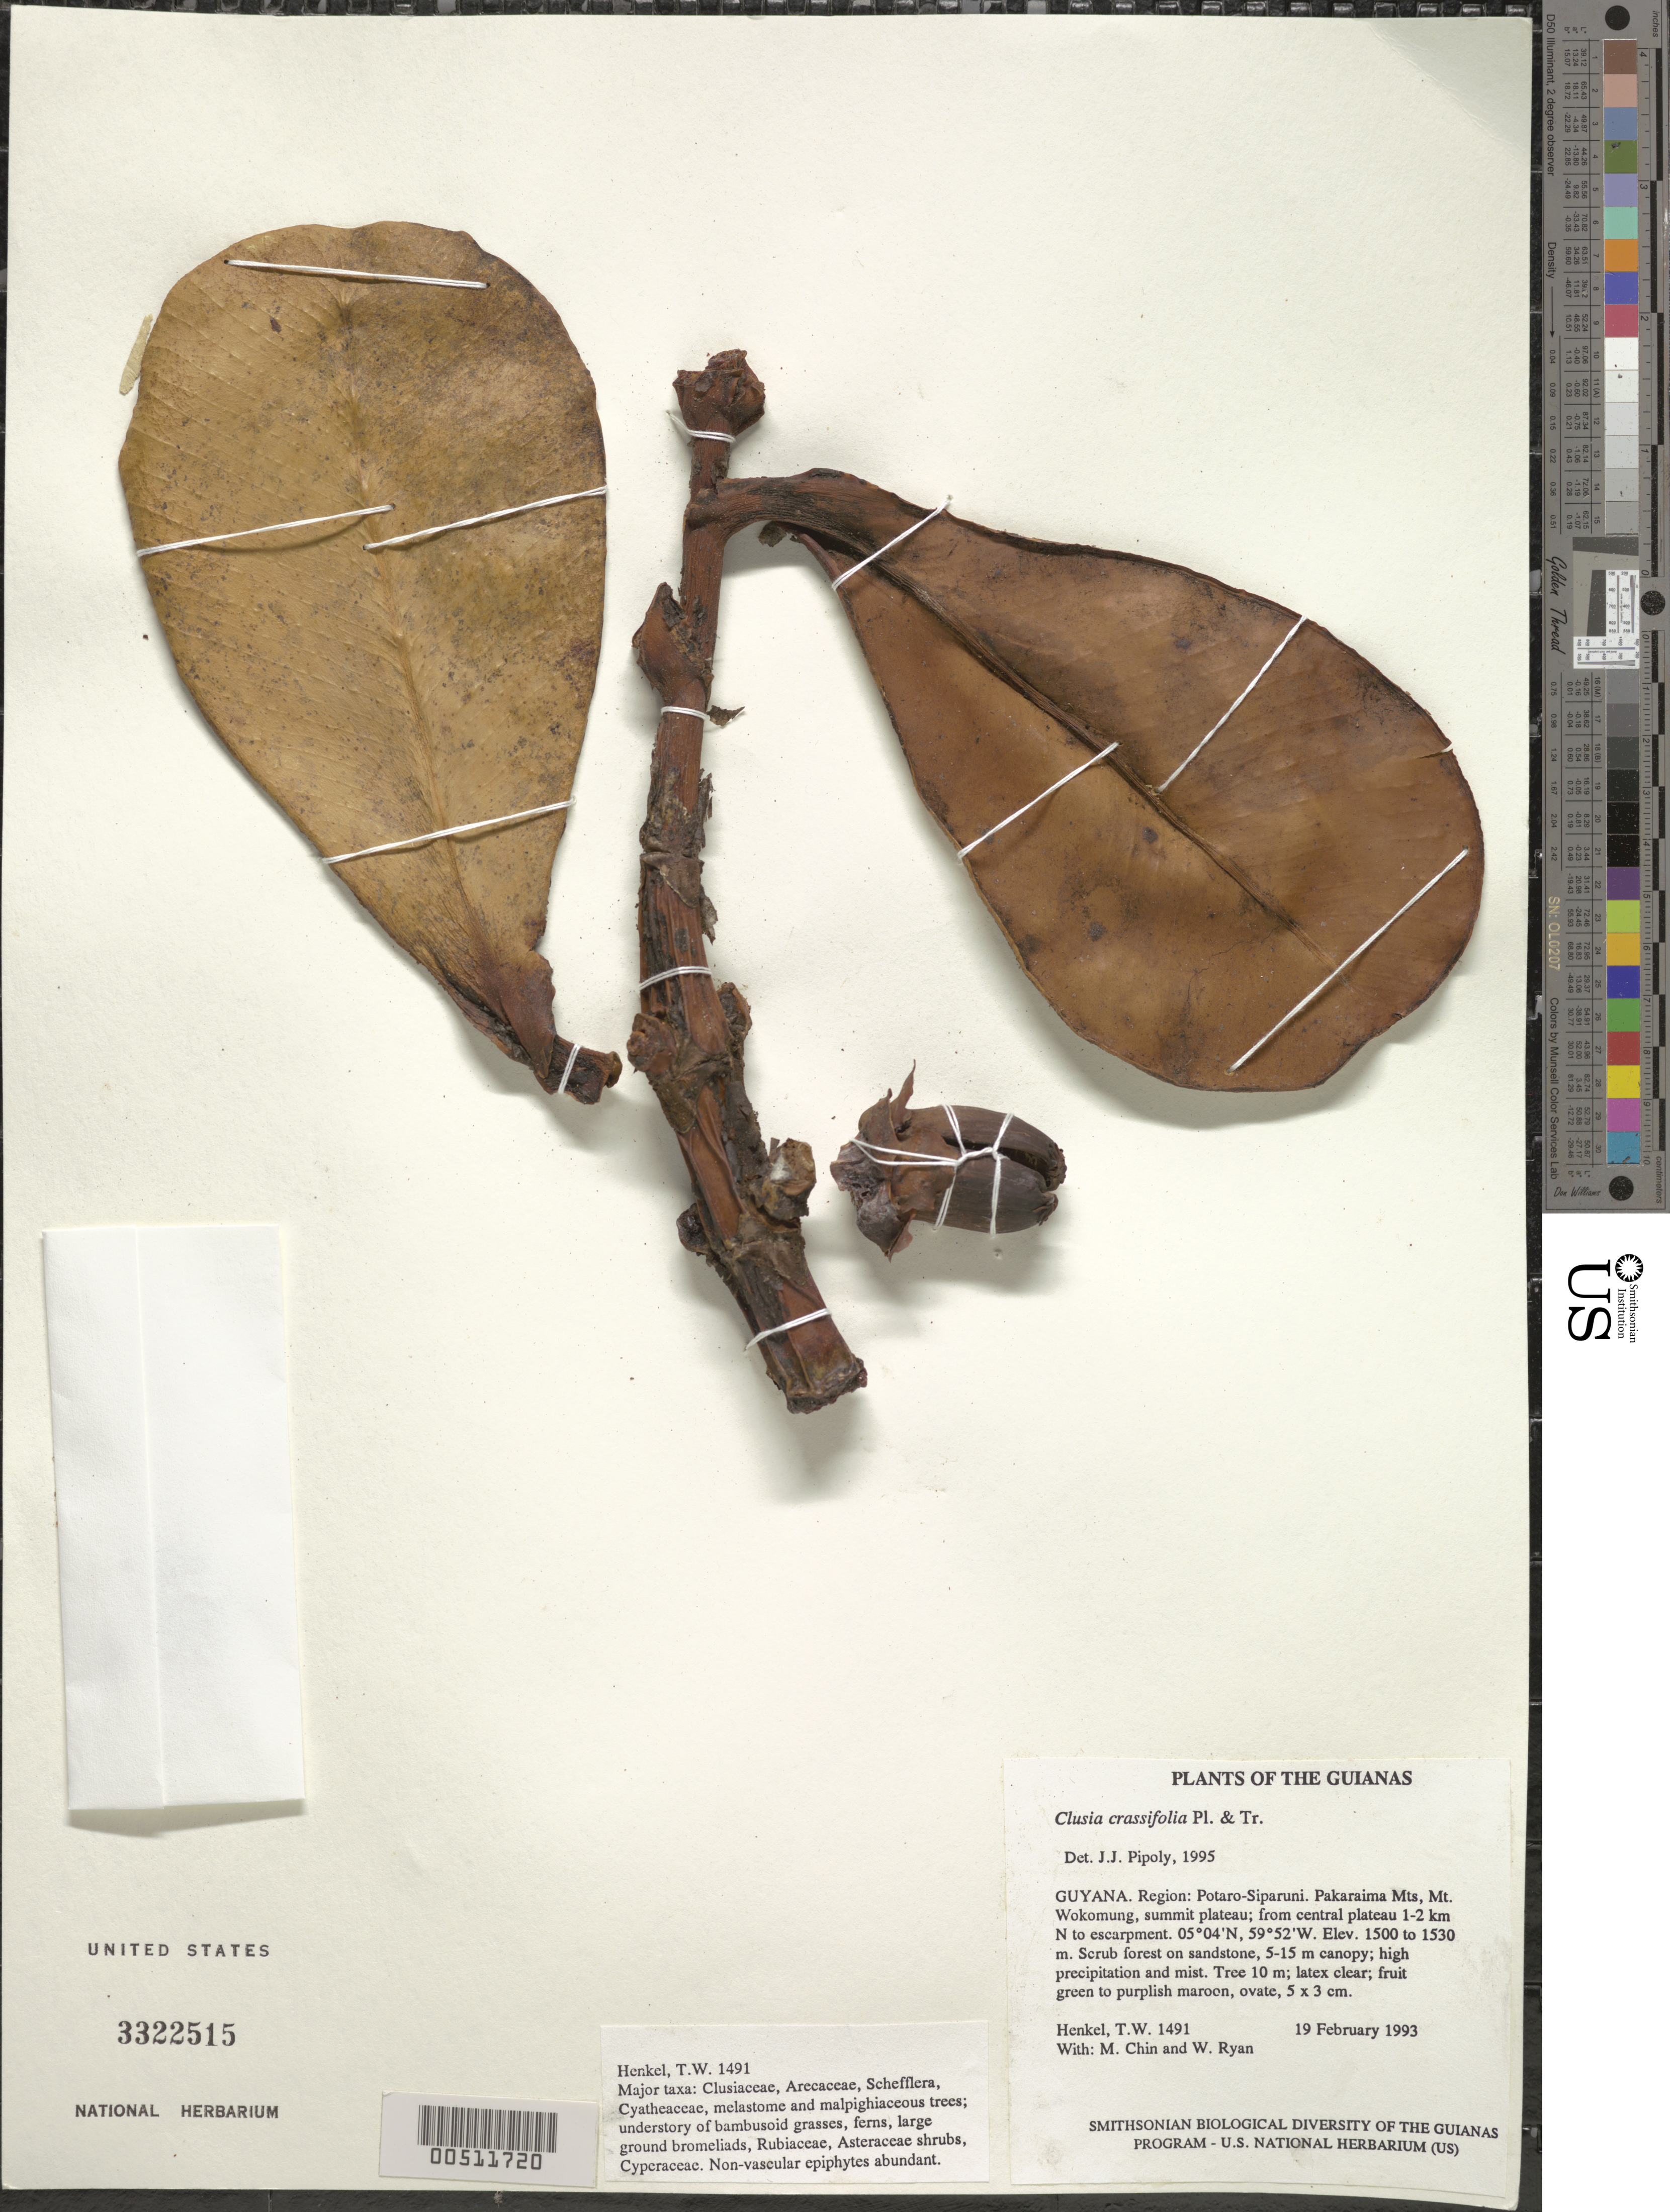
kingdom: Plantae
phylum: Tracheophyta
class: Magnoliopsida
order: Malpighiales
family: Clusiaceae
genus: Clusia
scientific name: Clusia crassifolia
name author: Planch. & Triana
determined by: Pipoly, J. J., III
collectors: T. Henkel, M. Chin & W. Ryan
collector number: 1491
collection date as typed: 19 February 1993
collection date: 1993-02-19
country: Guyana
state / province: Potaro-Siparuni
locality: Pakaraima Mts, Mt. Wokomung, summit plateau; from central plateau 1-2 km N to escarpment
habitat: Scrub forest on sandstone, 5-15 m canopy; high precipitation and mist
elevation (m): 1500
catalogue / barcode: US 3322515